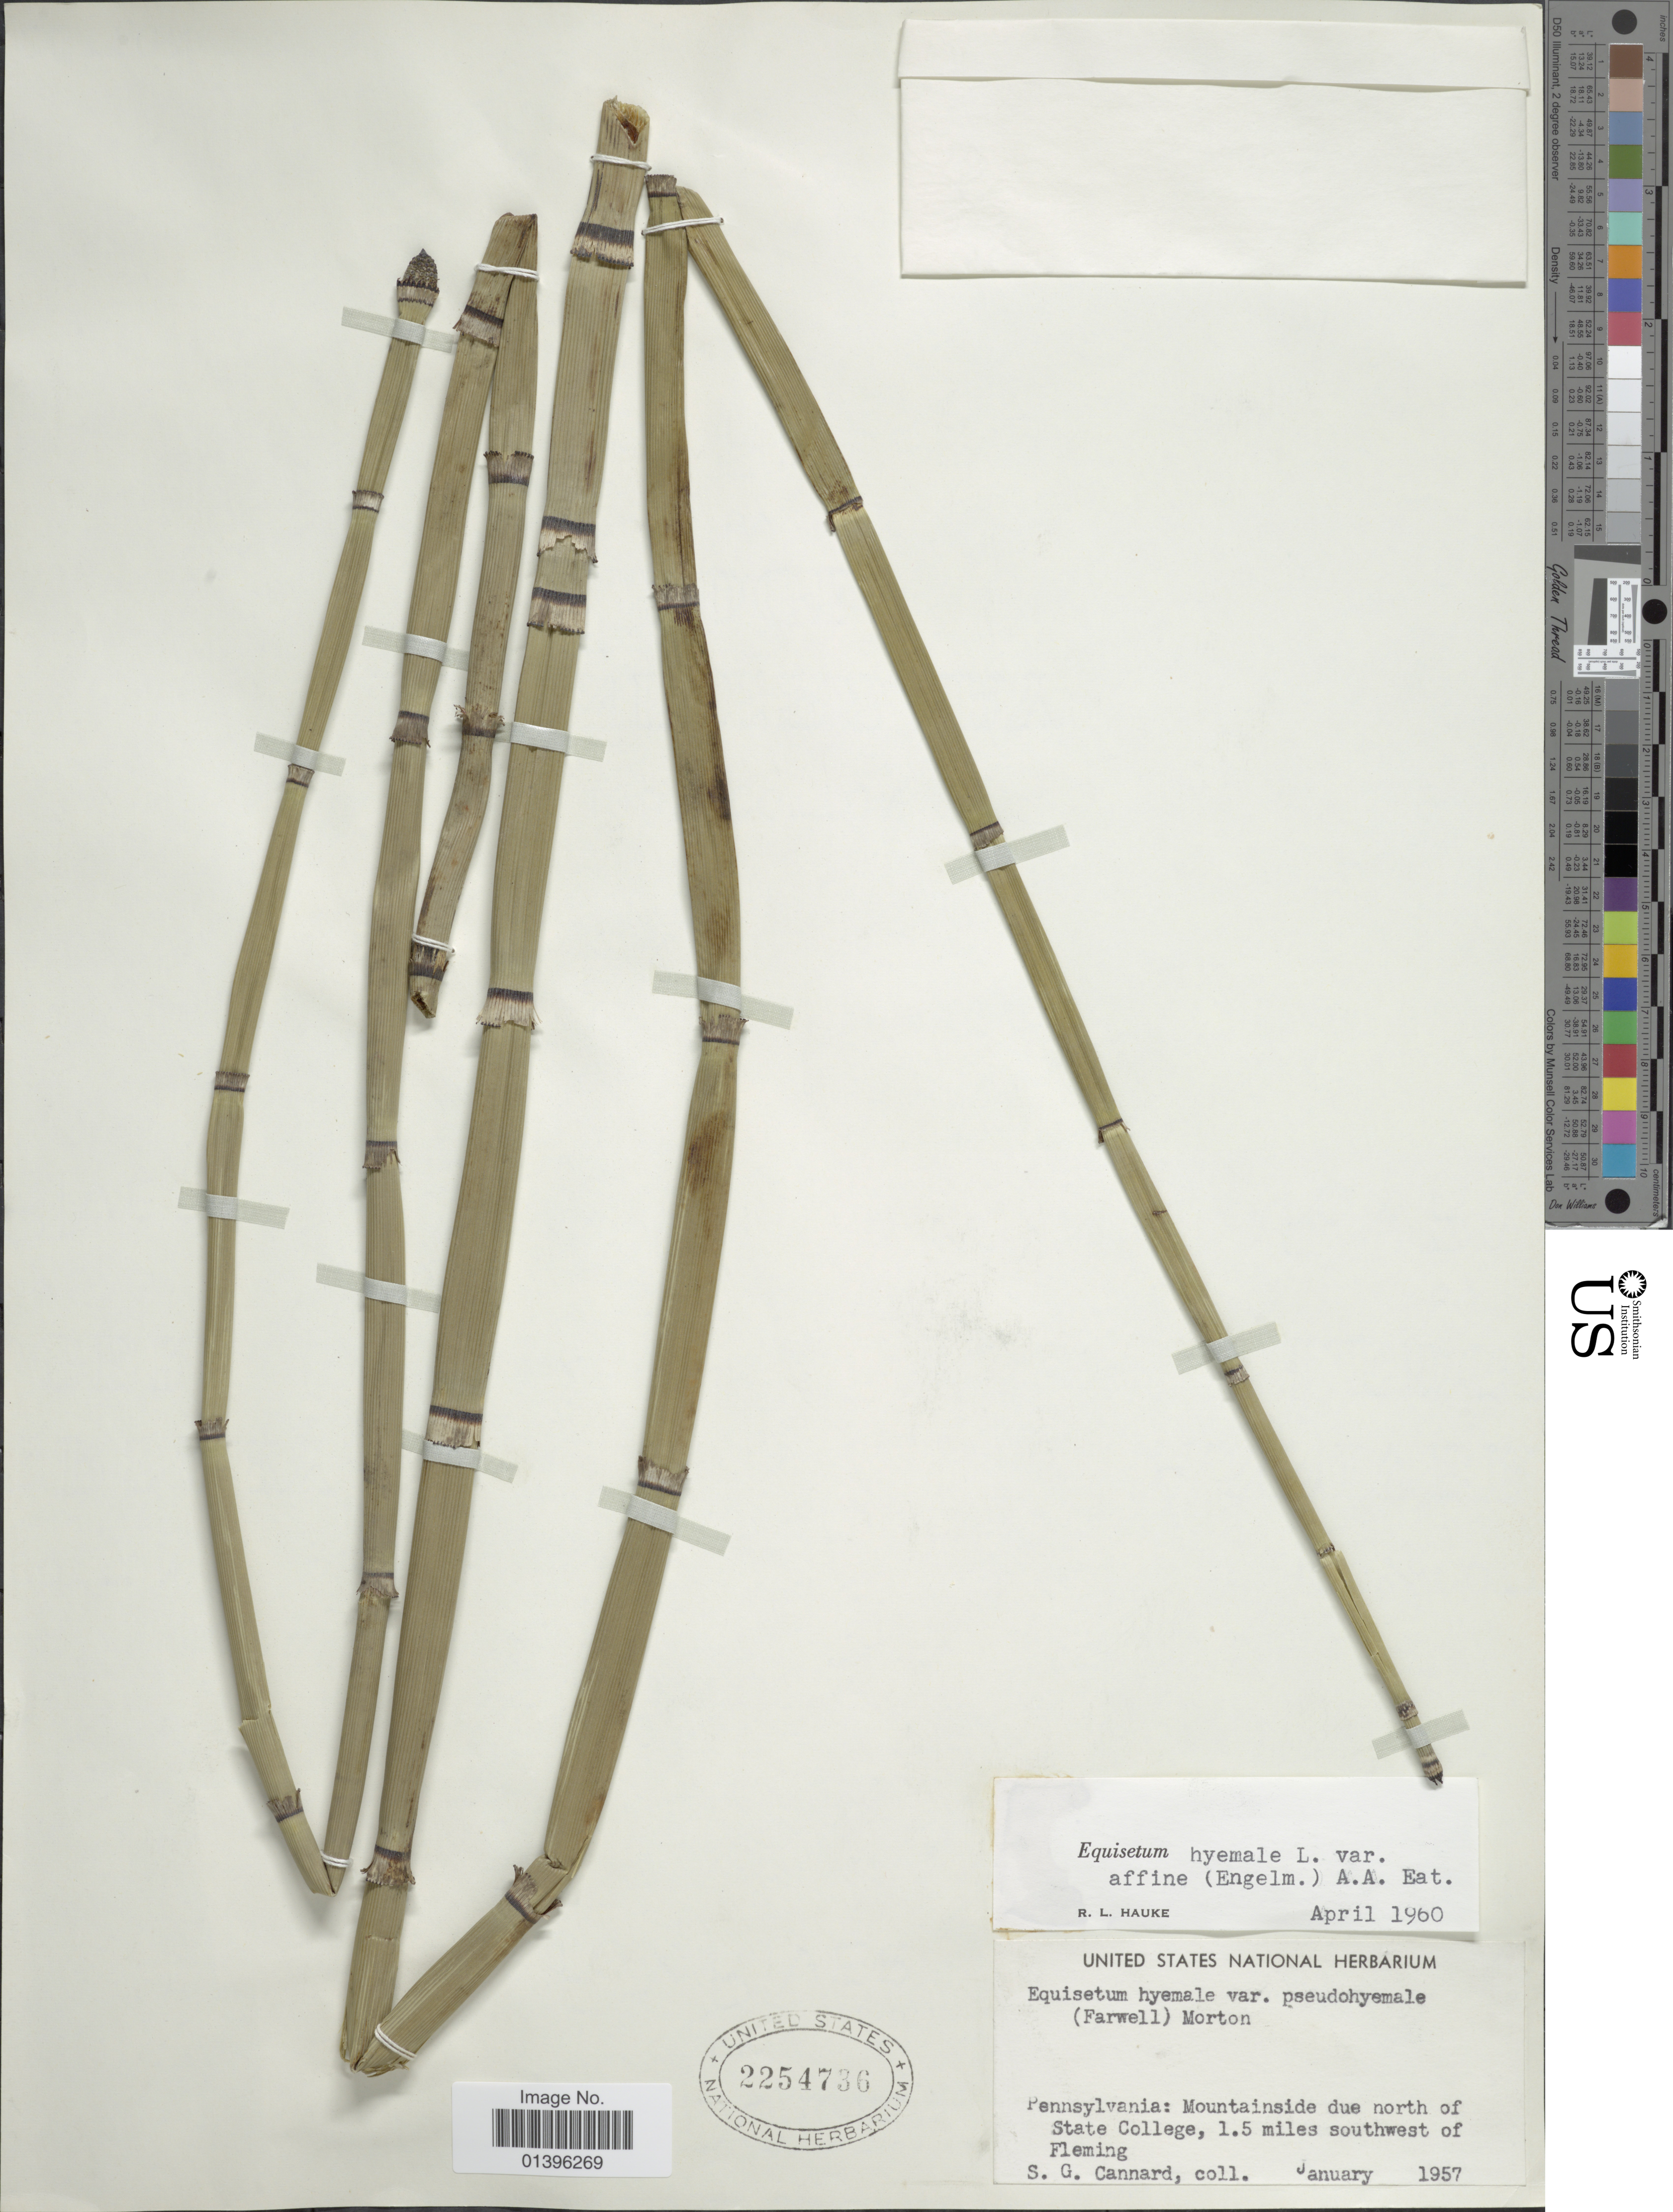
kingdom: Plantae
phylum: Tracheophyta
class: Polypodiopsida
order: Equisetales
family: Equisetaceae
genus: Equisetum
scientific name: Equisetum hyemale var. affine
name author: (Engelm.) A.A. Eaton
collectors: S. Cannard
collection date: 1957-01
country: United States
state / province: Pennsylvania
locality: Pennsylvania: Mountainside due north of State College, 1.5 miles southwest of Fleming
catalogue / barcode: US 2254736